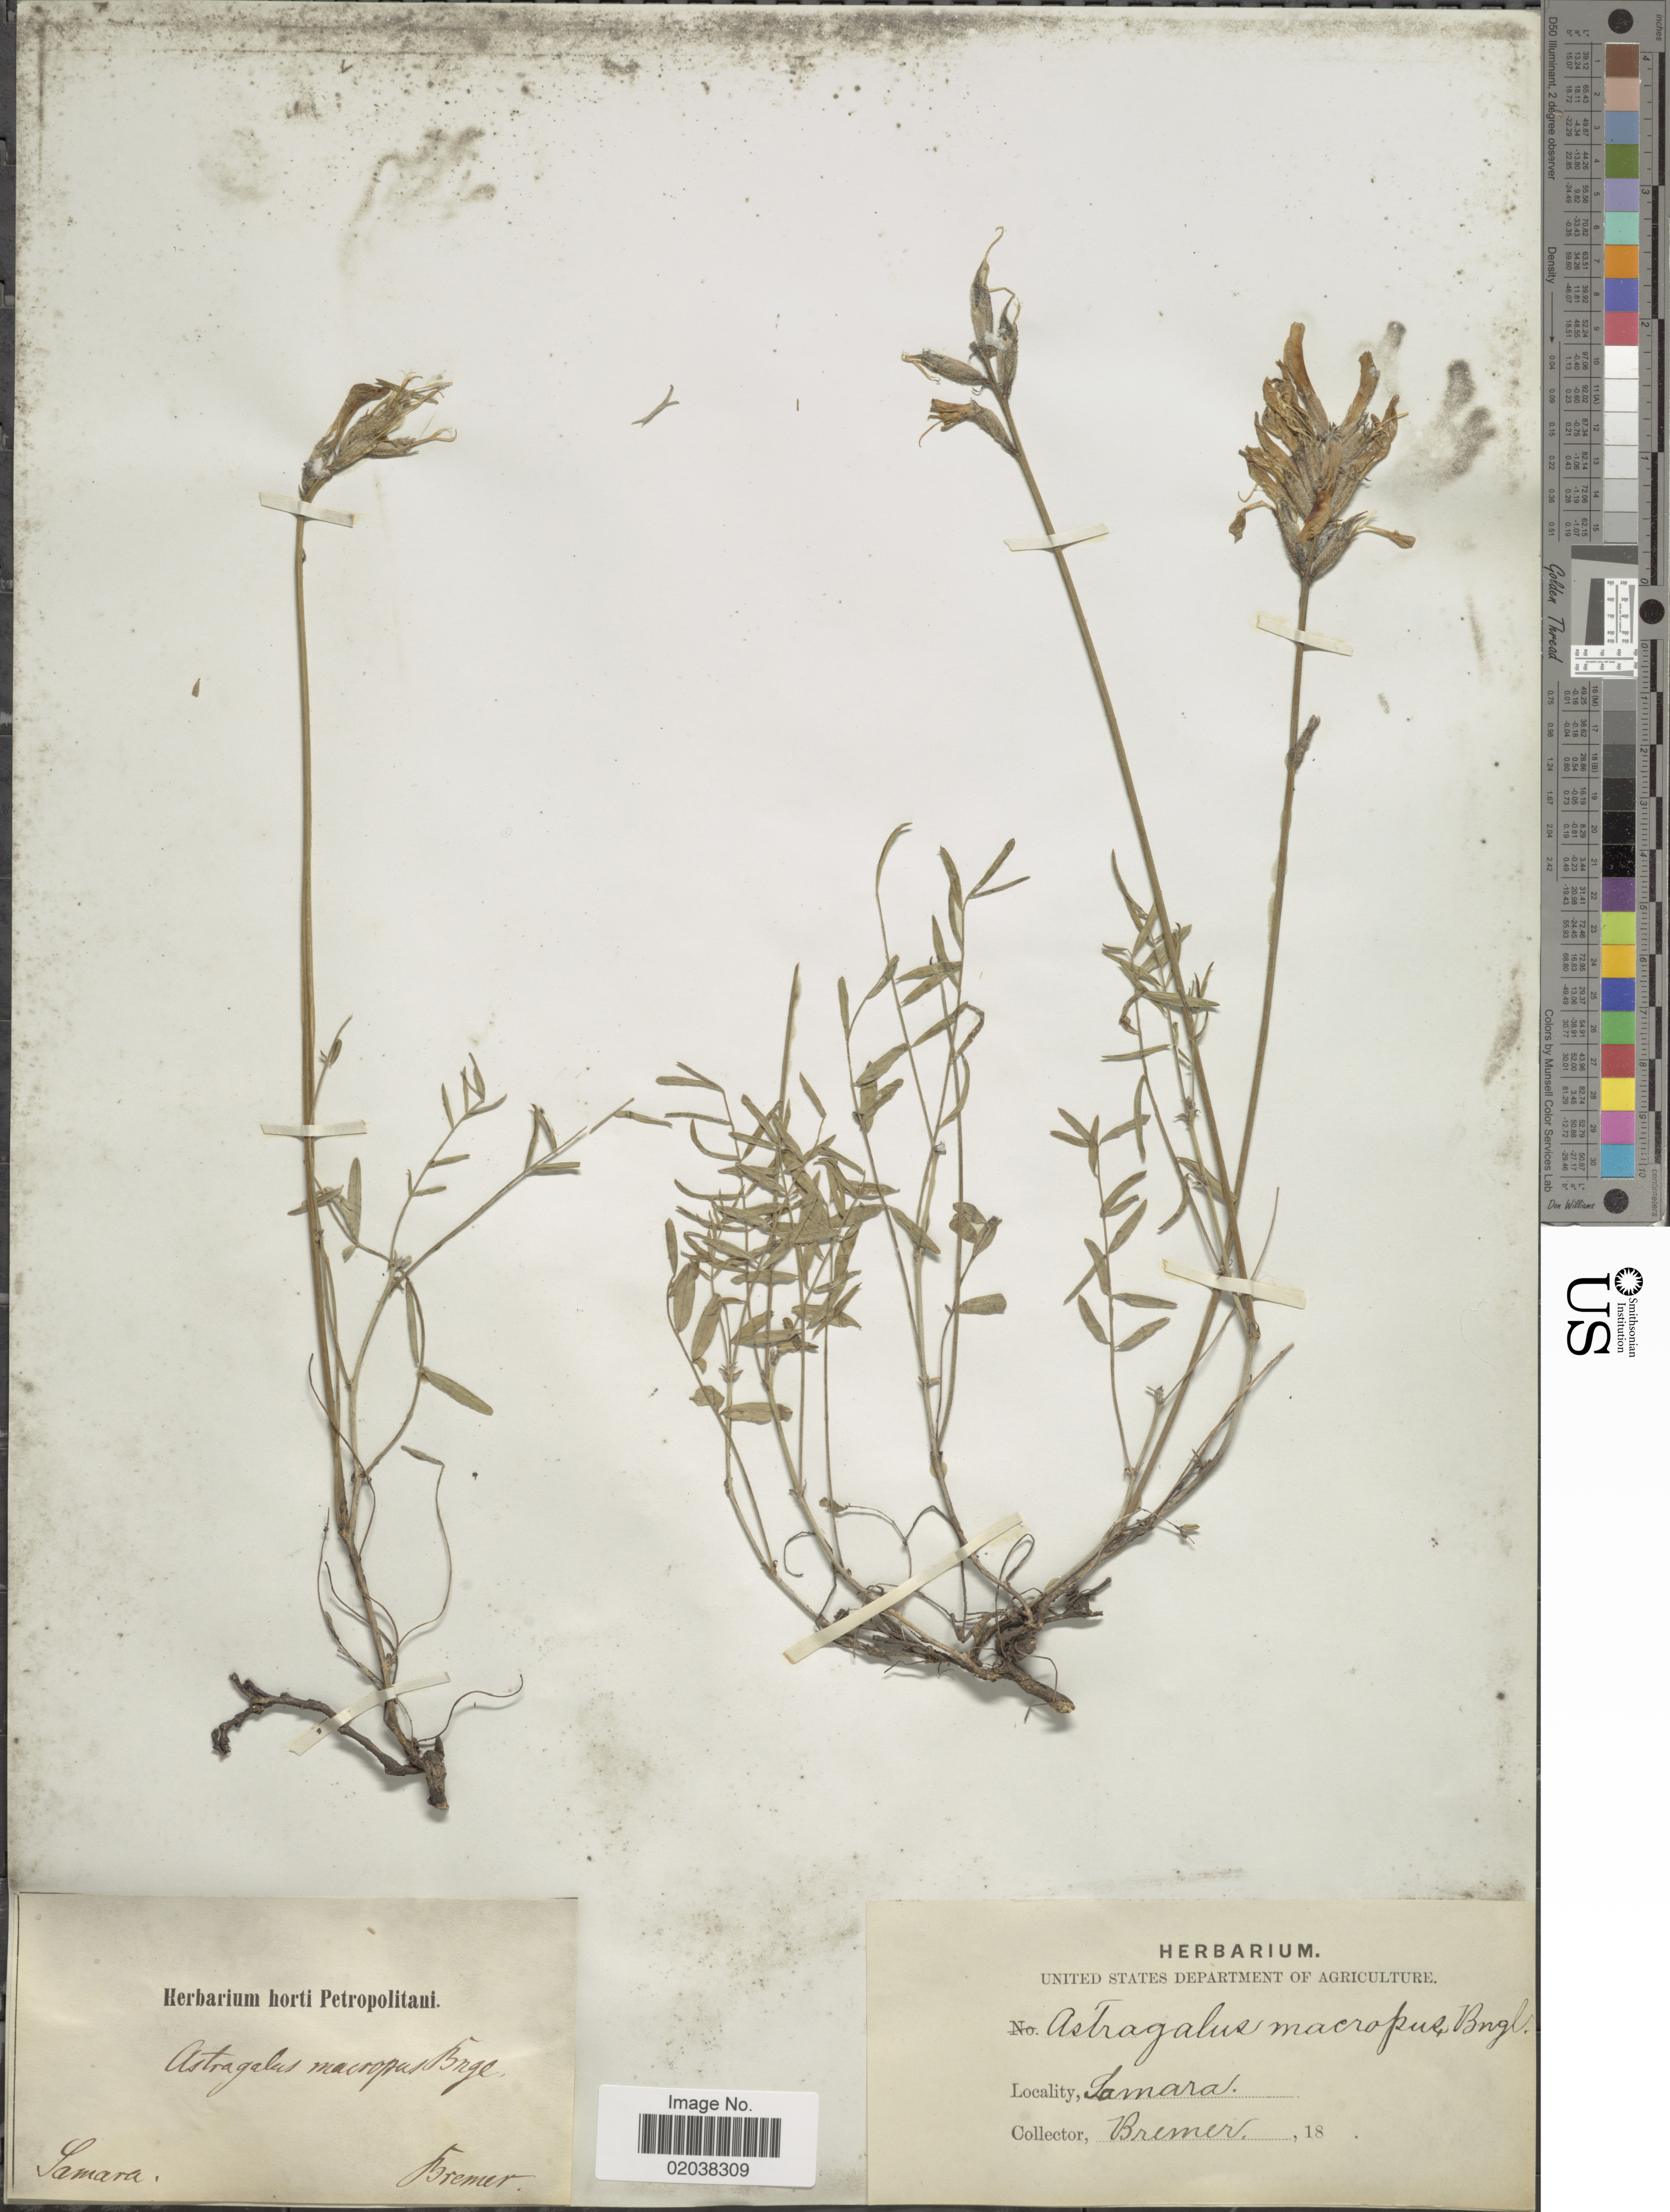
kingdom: Plantae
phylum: Tracheophyta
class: Magnoliopsida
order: Fabales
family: Fabaceae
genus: Astragalus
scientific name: Astragalus macropus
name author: Bunge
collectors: Bremer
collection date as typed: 18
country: Russian Federation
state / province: Samara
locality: Samara